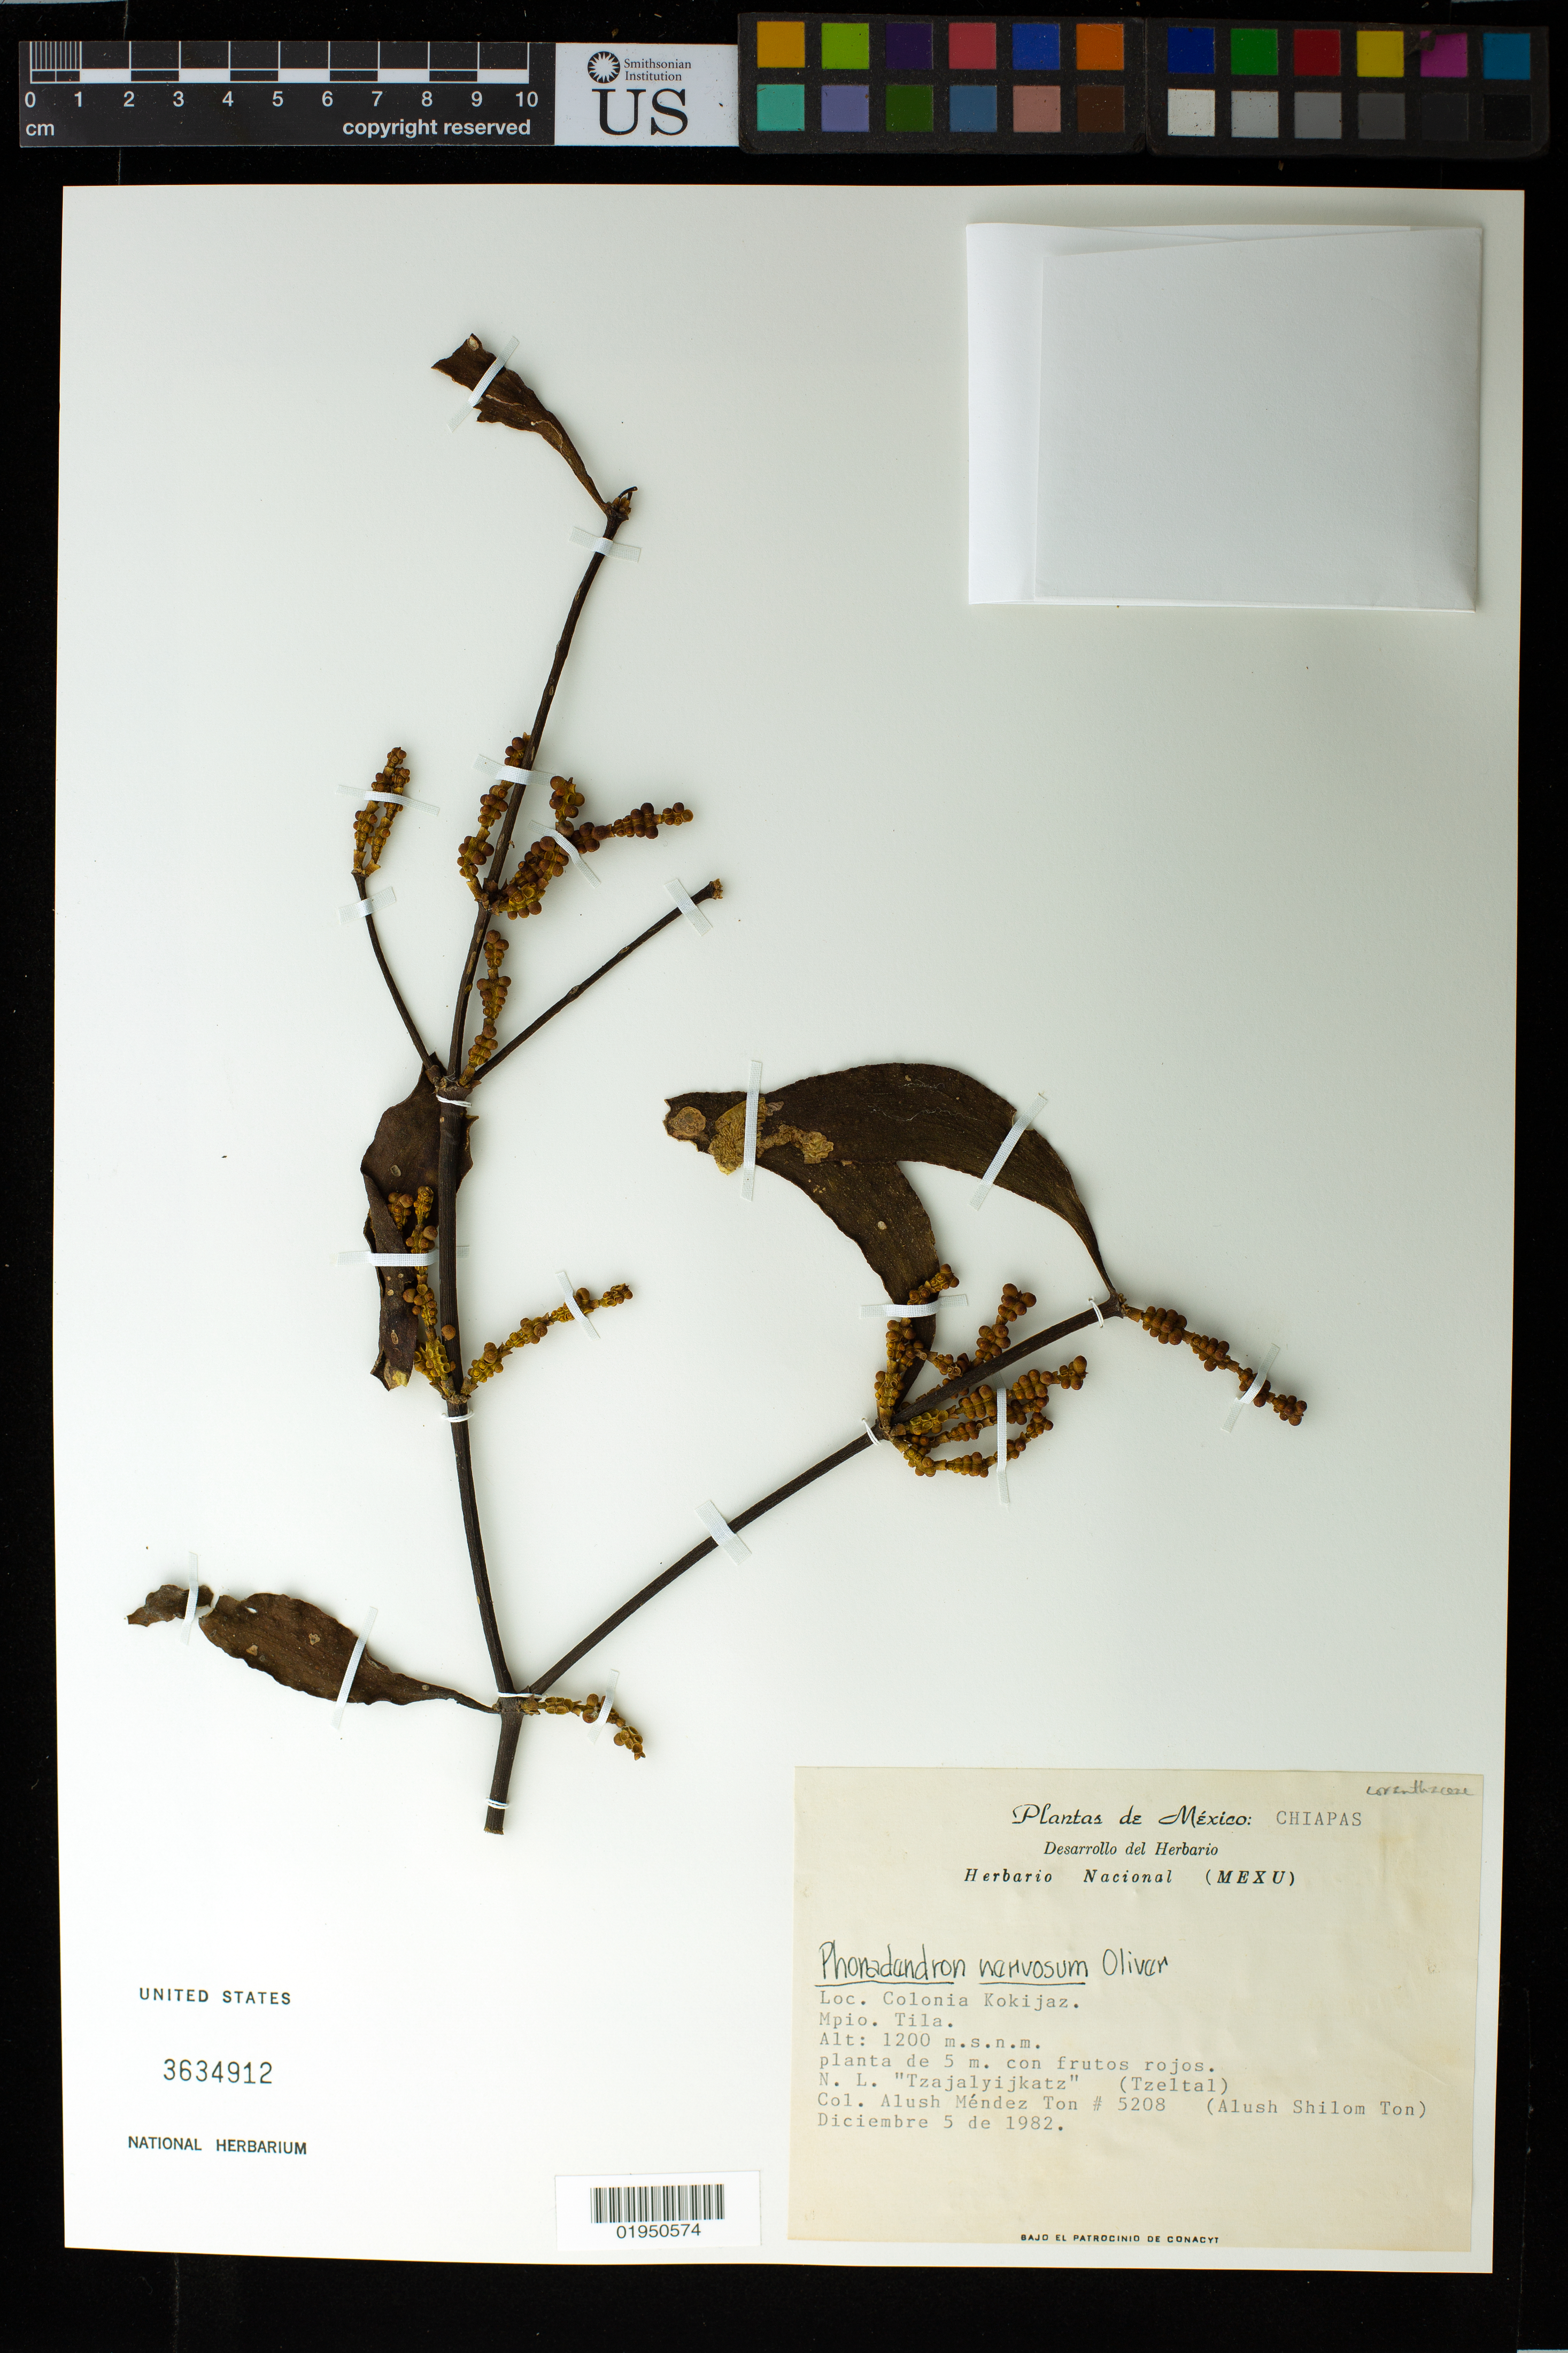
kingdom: Plantae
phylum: Tracheophyta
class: Magnoliopsida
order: Santalales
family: Viscaceae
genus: Phoradendron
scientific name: Phoradendron nervosum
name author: Oliv.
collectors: A. Méndez Ton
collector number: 5208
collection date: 1982-12-05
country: Mexico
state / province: Chiapas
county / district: Tila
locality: Colonia Kokijaz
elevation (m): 1200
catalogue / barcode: US 3634912